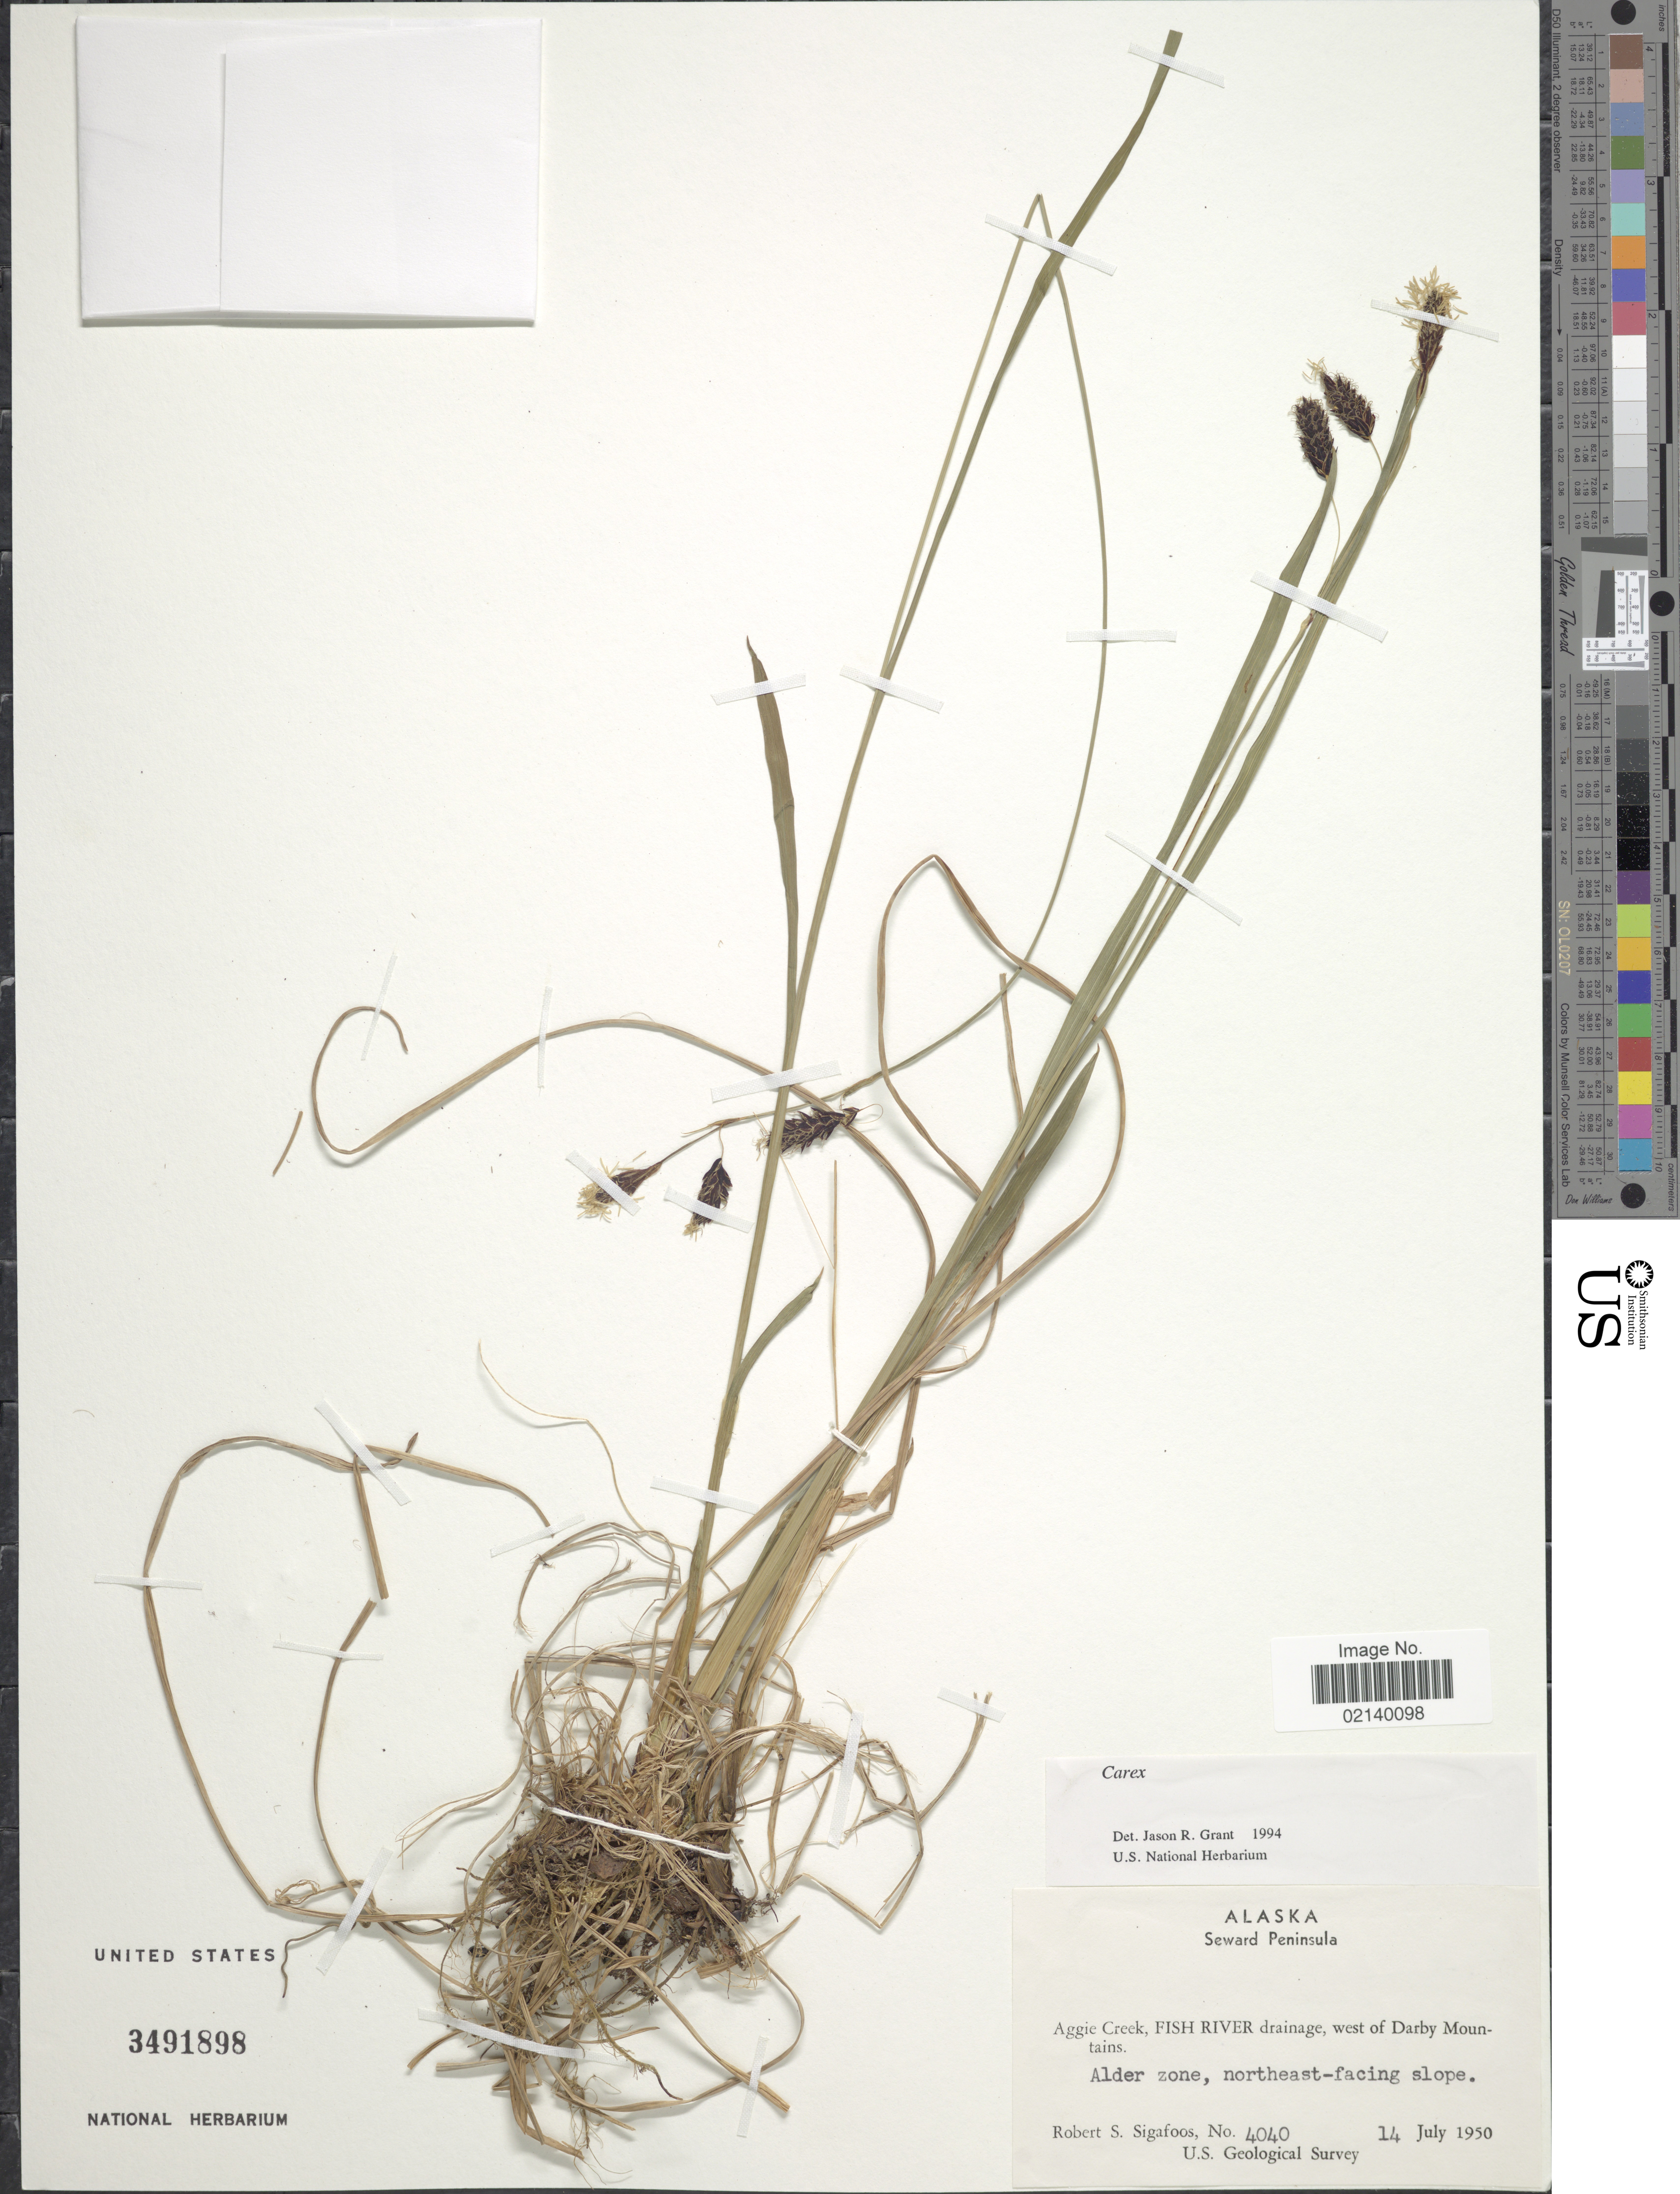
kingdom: Plantae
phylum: Tracheophyta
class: Liliopsida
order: Poales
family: Cyperaceae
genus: Carex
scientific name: Carex sp.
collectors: R. Sigafoos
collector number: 4040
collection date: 1950-07-14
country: United States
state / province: Alaska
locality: Seward Peninsula, Aggie Creek, Fish River drainage, west of Darby Mountains, alder zone, northeast-facing slope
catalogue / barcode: US 3491898